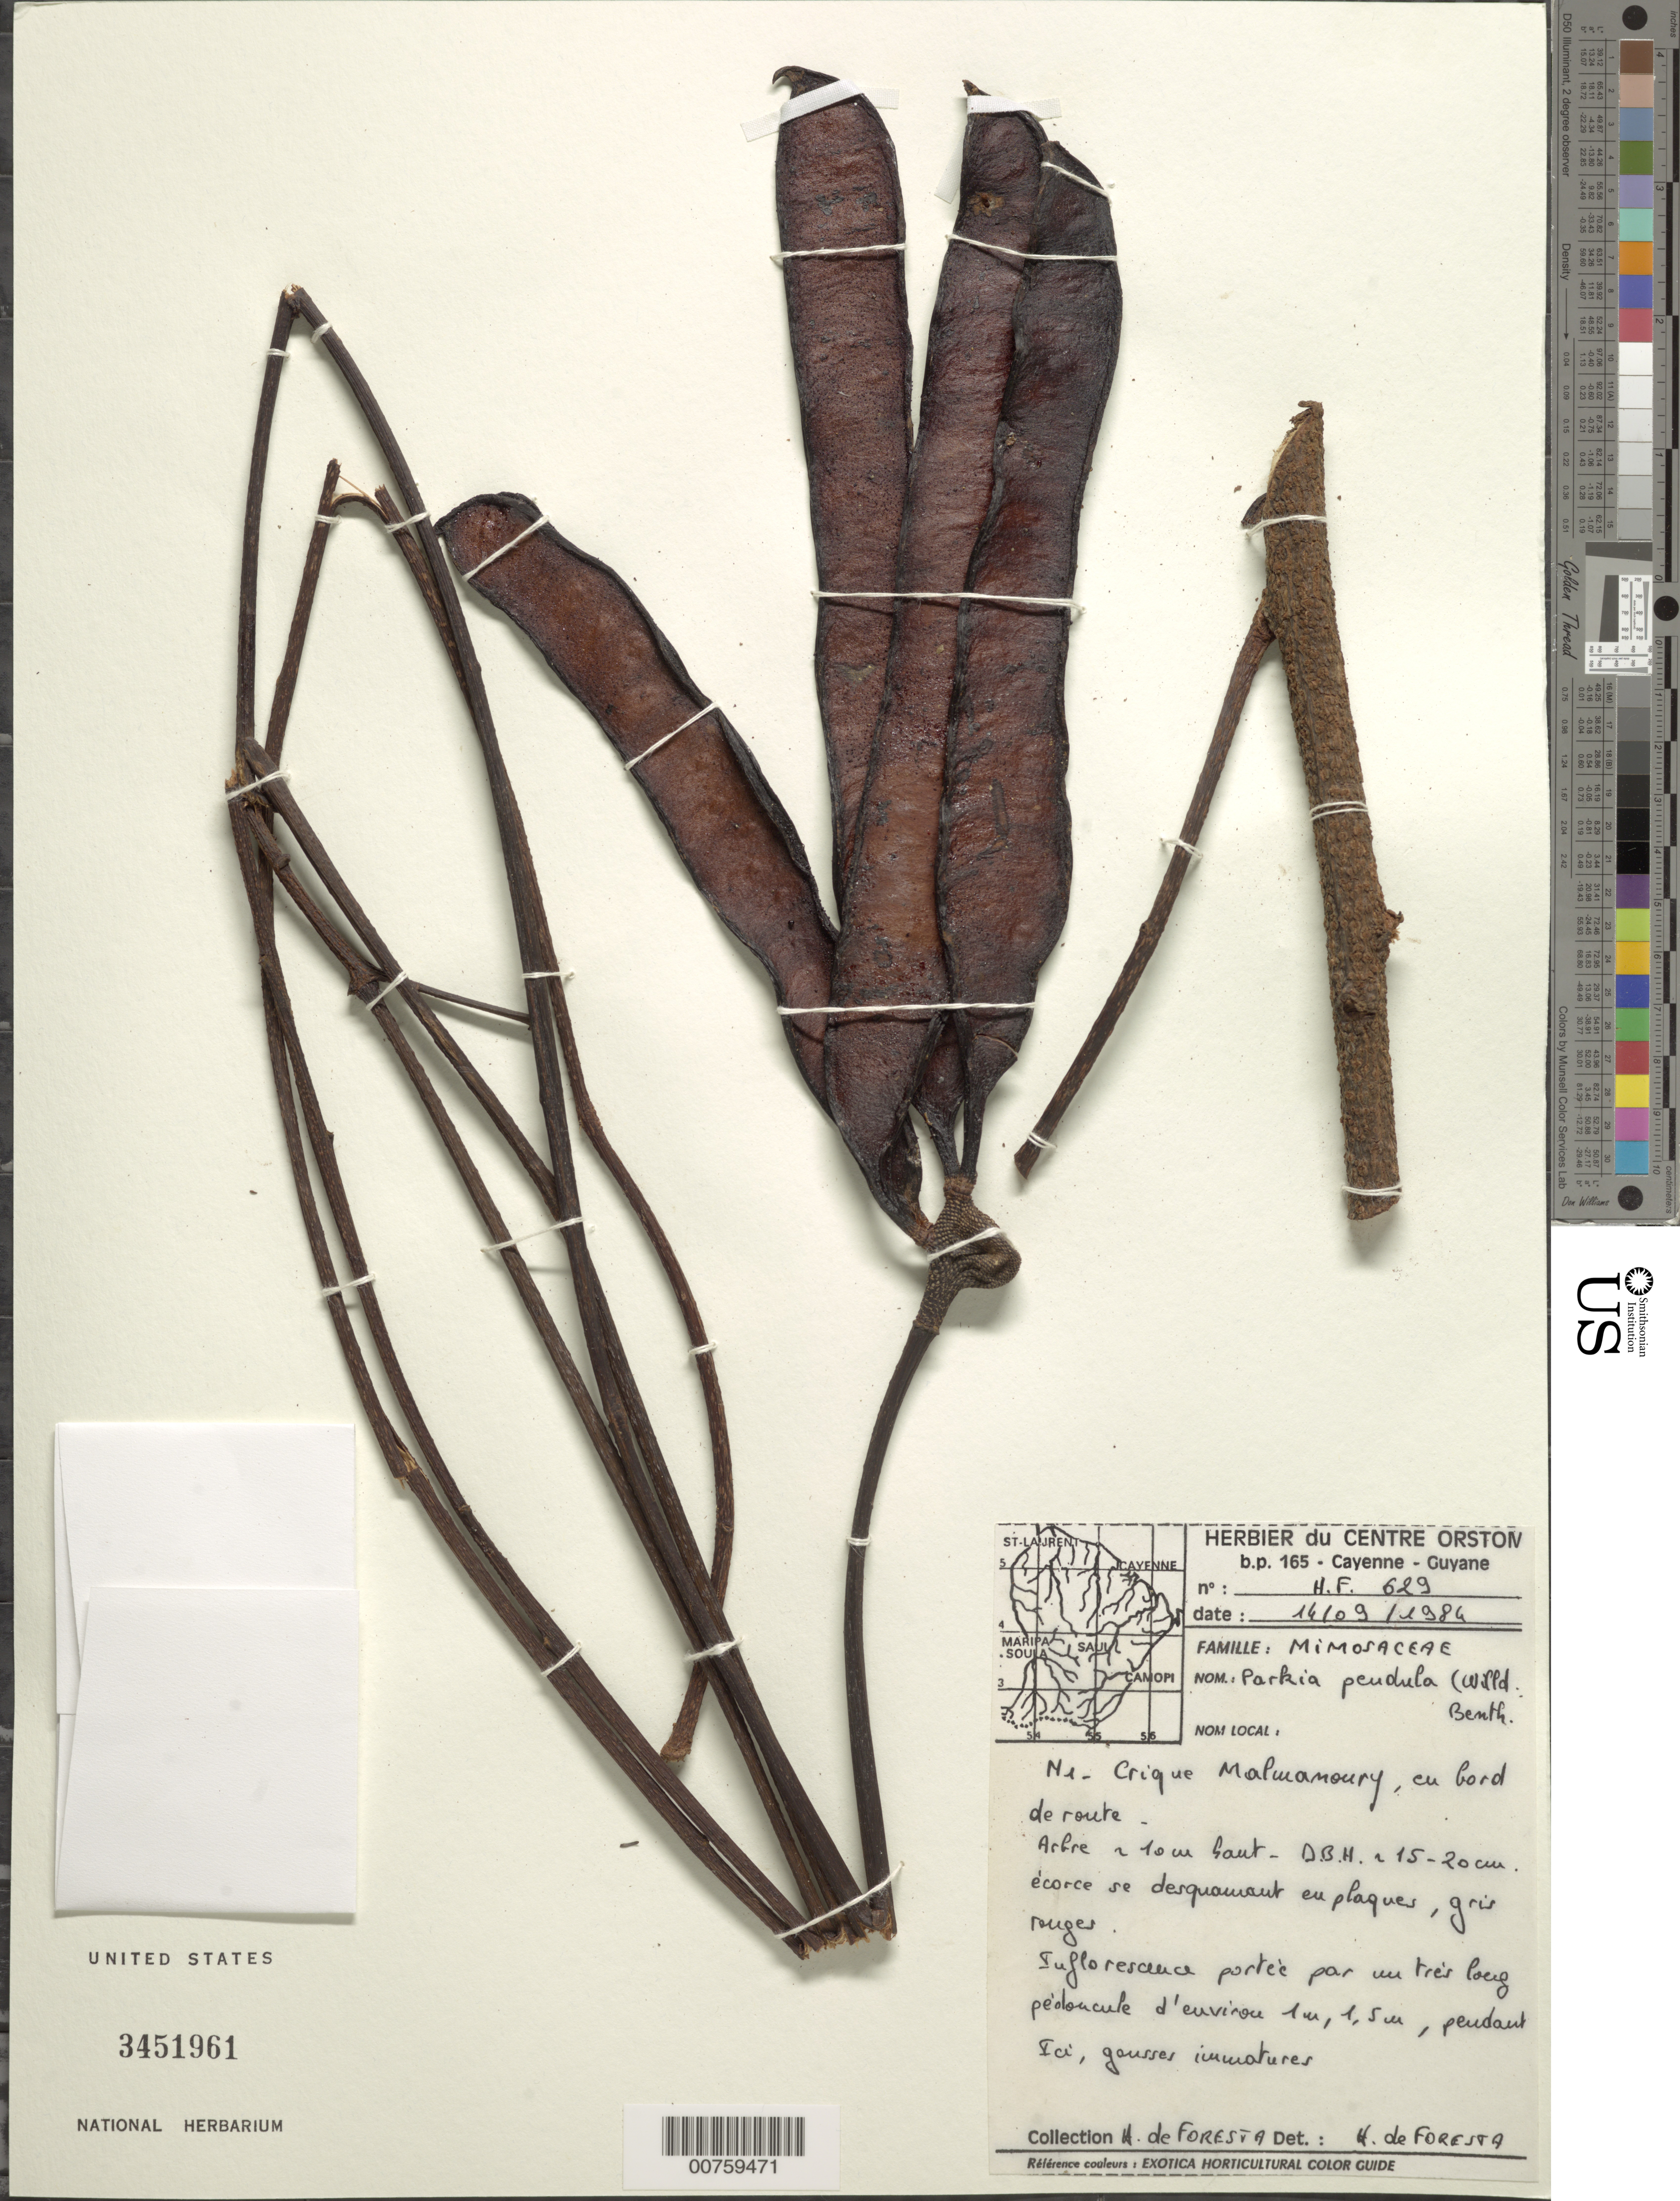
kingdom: Plantae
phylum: Tracheophyta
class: Magnoliopsida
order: Fabales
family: Fabaceae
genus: Parkia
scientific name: Parkia pendula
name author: Benth.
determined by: de Foresta, H.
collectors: H. de Foresta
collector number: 629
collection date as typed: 14-Sep-84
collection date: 1984-09-14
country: French Guiana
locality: N 1, Crique Malmamoury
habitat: Roadside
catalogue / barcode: US 3451961